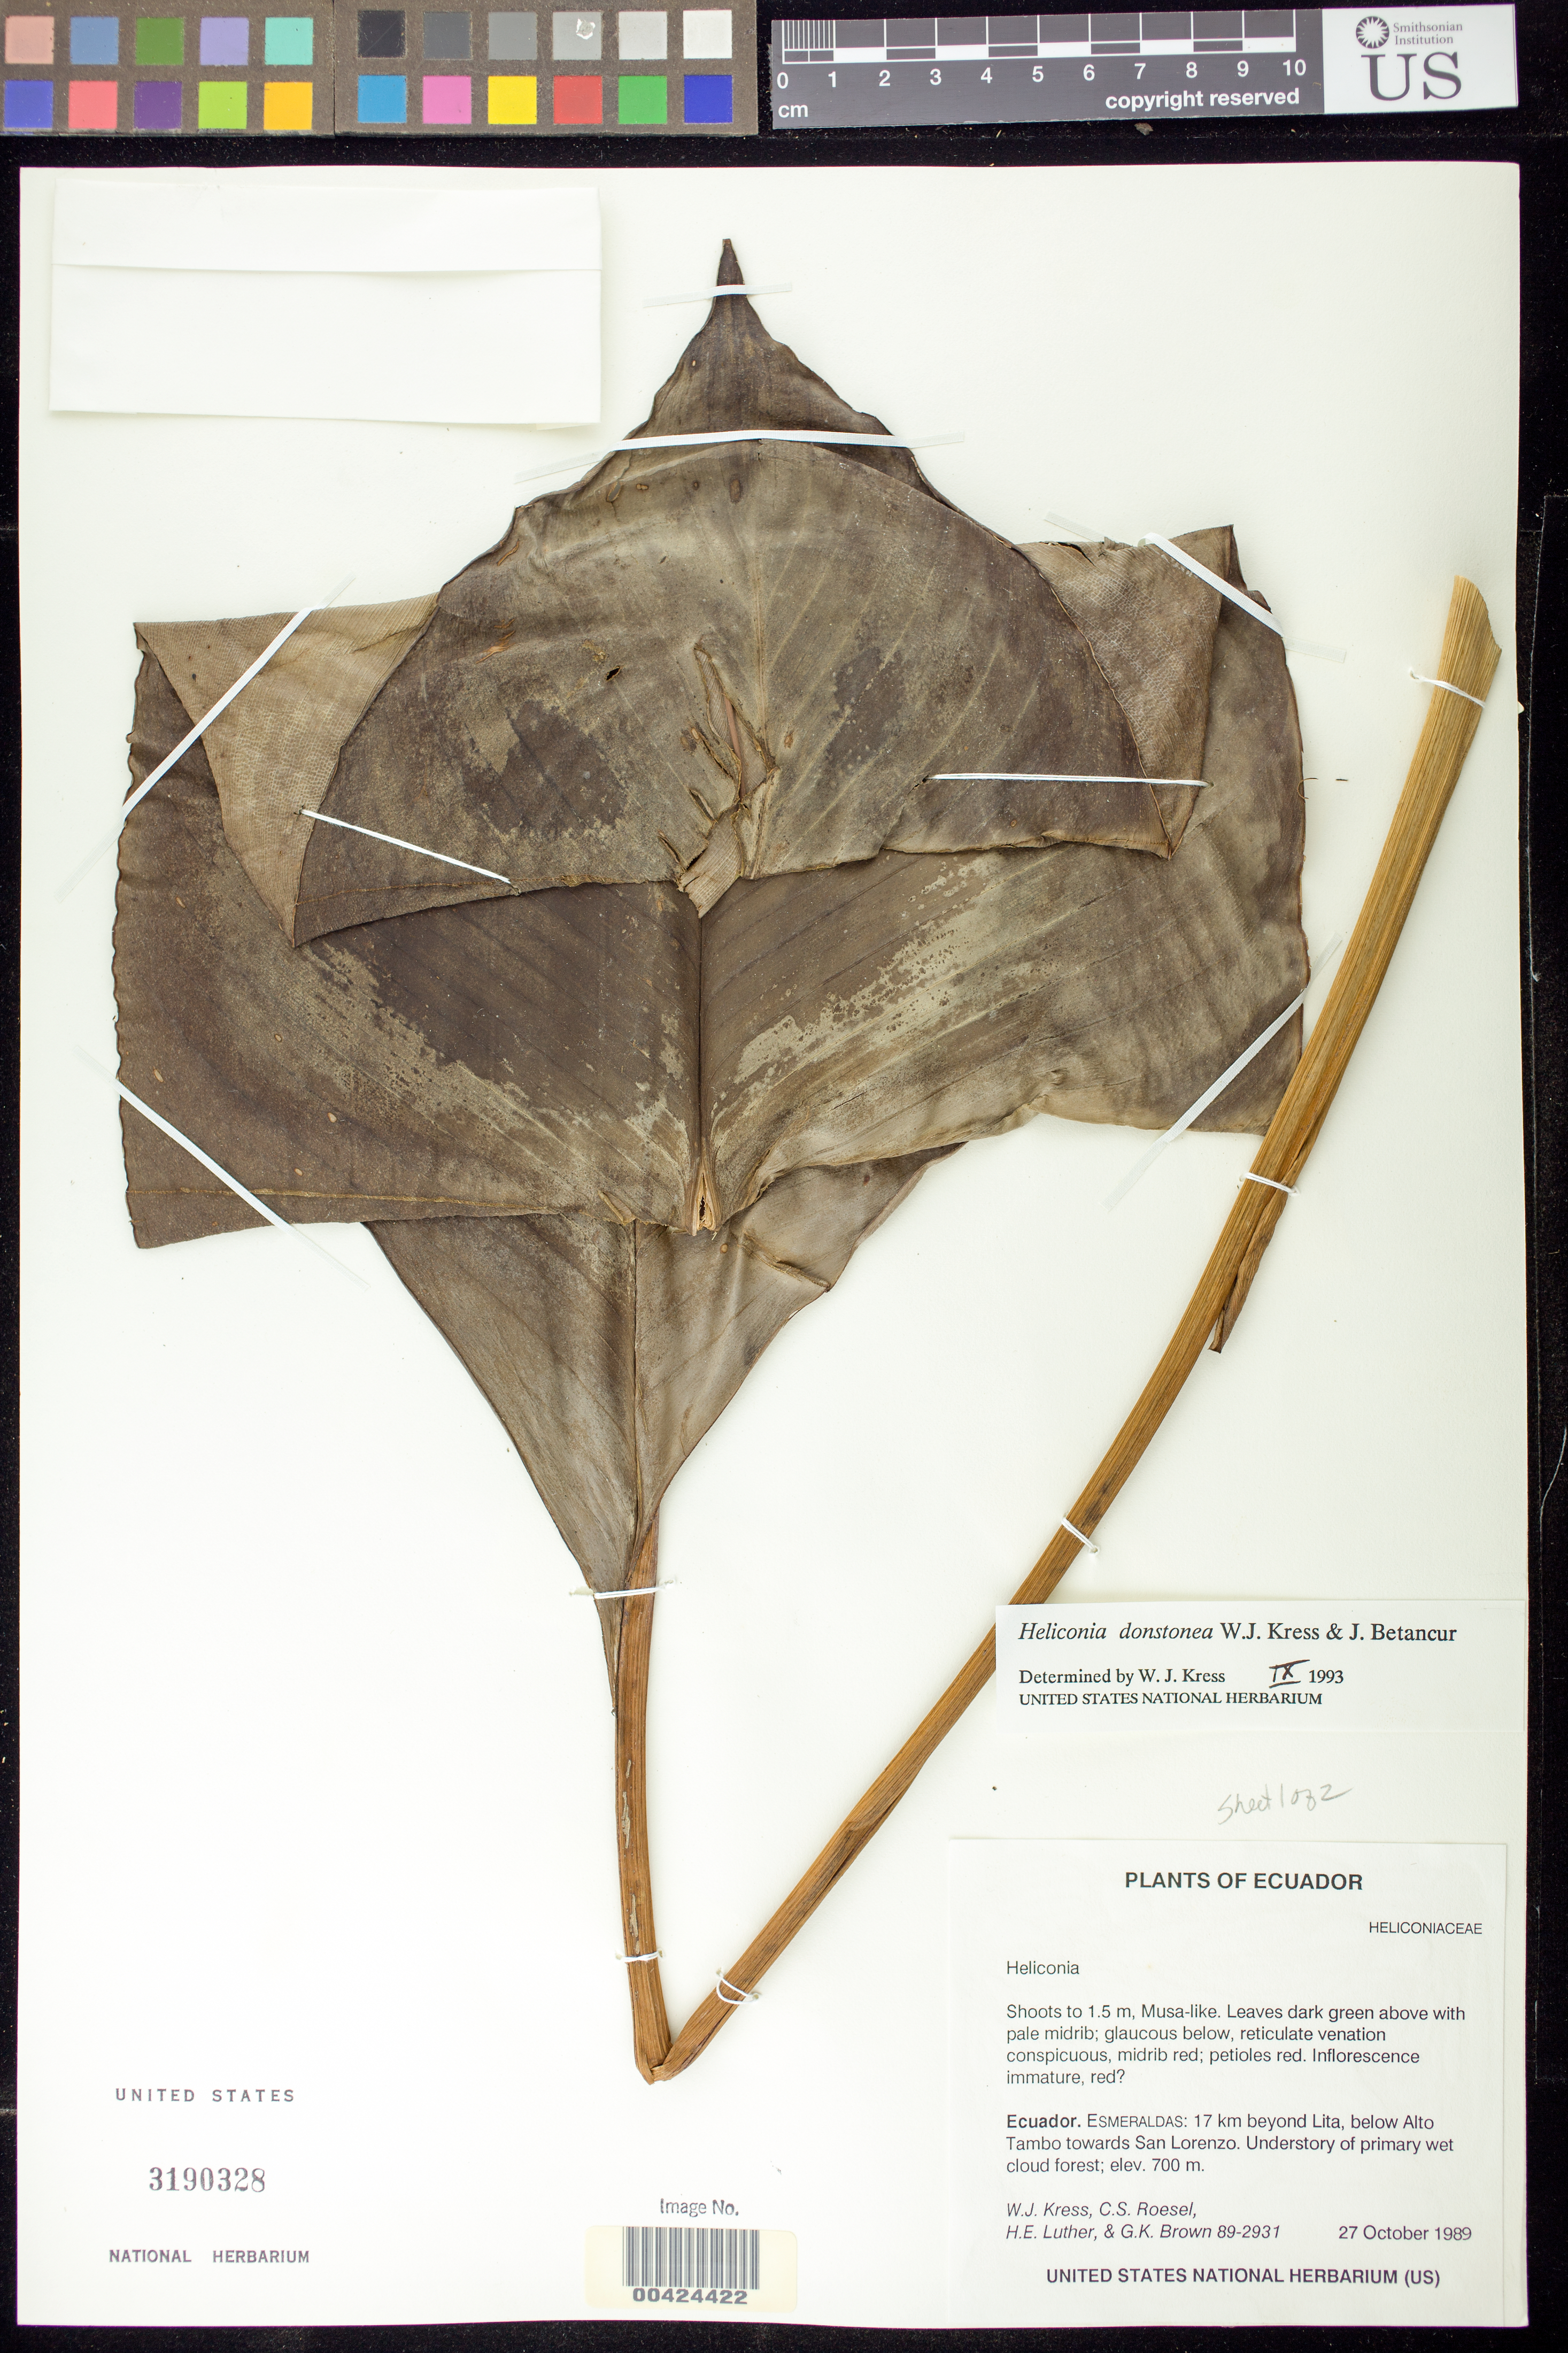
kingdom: Plantae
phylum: Tracheophyta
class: Liliopsida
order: Zingiberales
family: Heliconiaceae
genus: Heliconia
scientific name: Heliconia donstonea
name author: W.J. Kress & Betancur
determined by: Kress, W. J., (US), Smithsonian Institution - National Museum of Natural History (UNITED STATES)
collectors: W. J. Kress, C. S. Roesel, Harry E. Luther & G. K. Brown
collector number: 89-2931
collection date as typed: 27 Oct 1989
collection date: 1989-10-27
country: Ecuador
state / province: Esmeraldas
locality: Lita, 17 km beyond; below Alto Tambo towards San Lorenzo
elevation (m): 700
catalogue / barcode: US 3190328